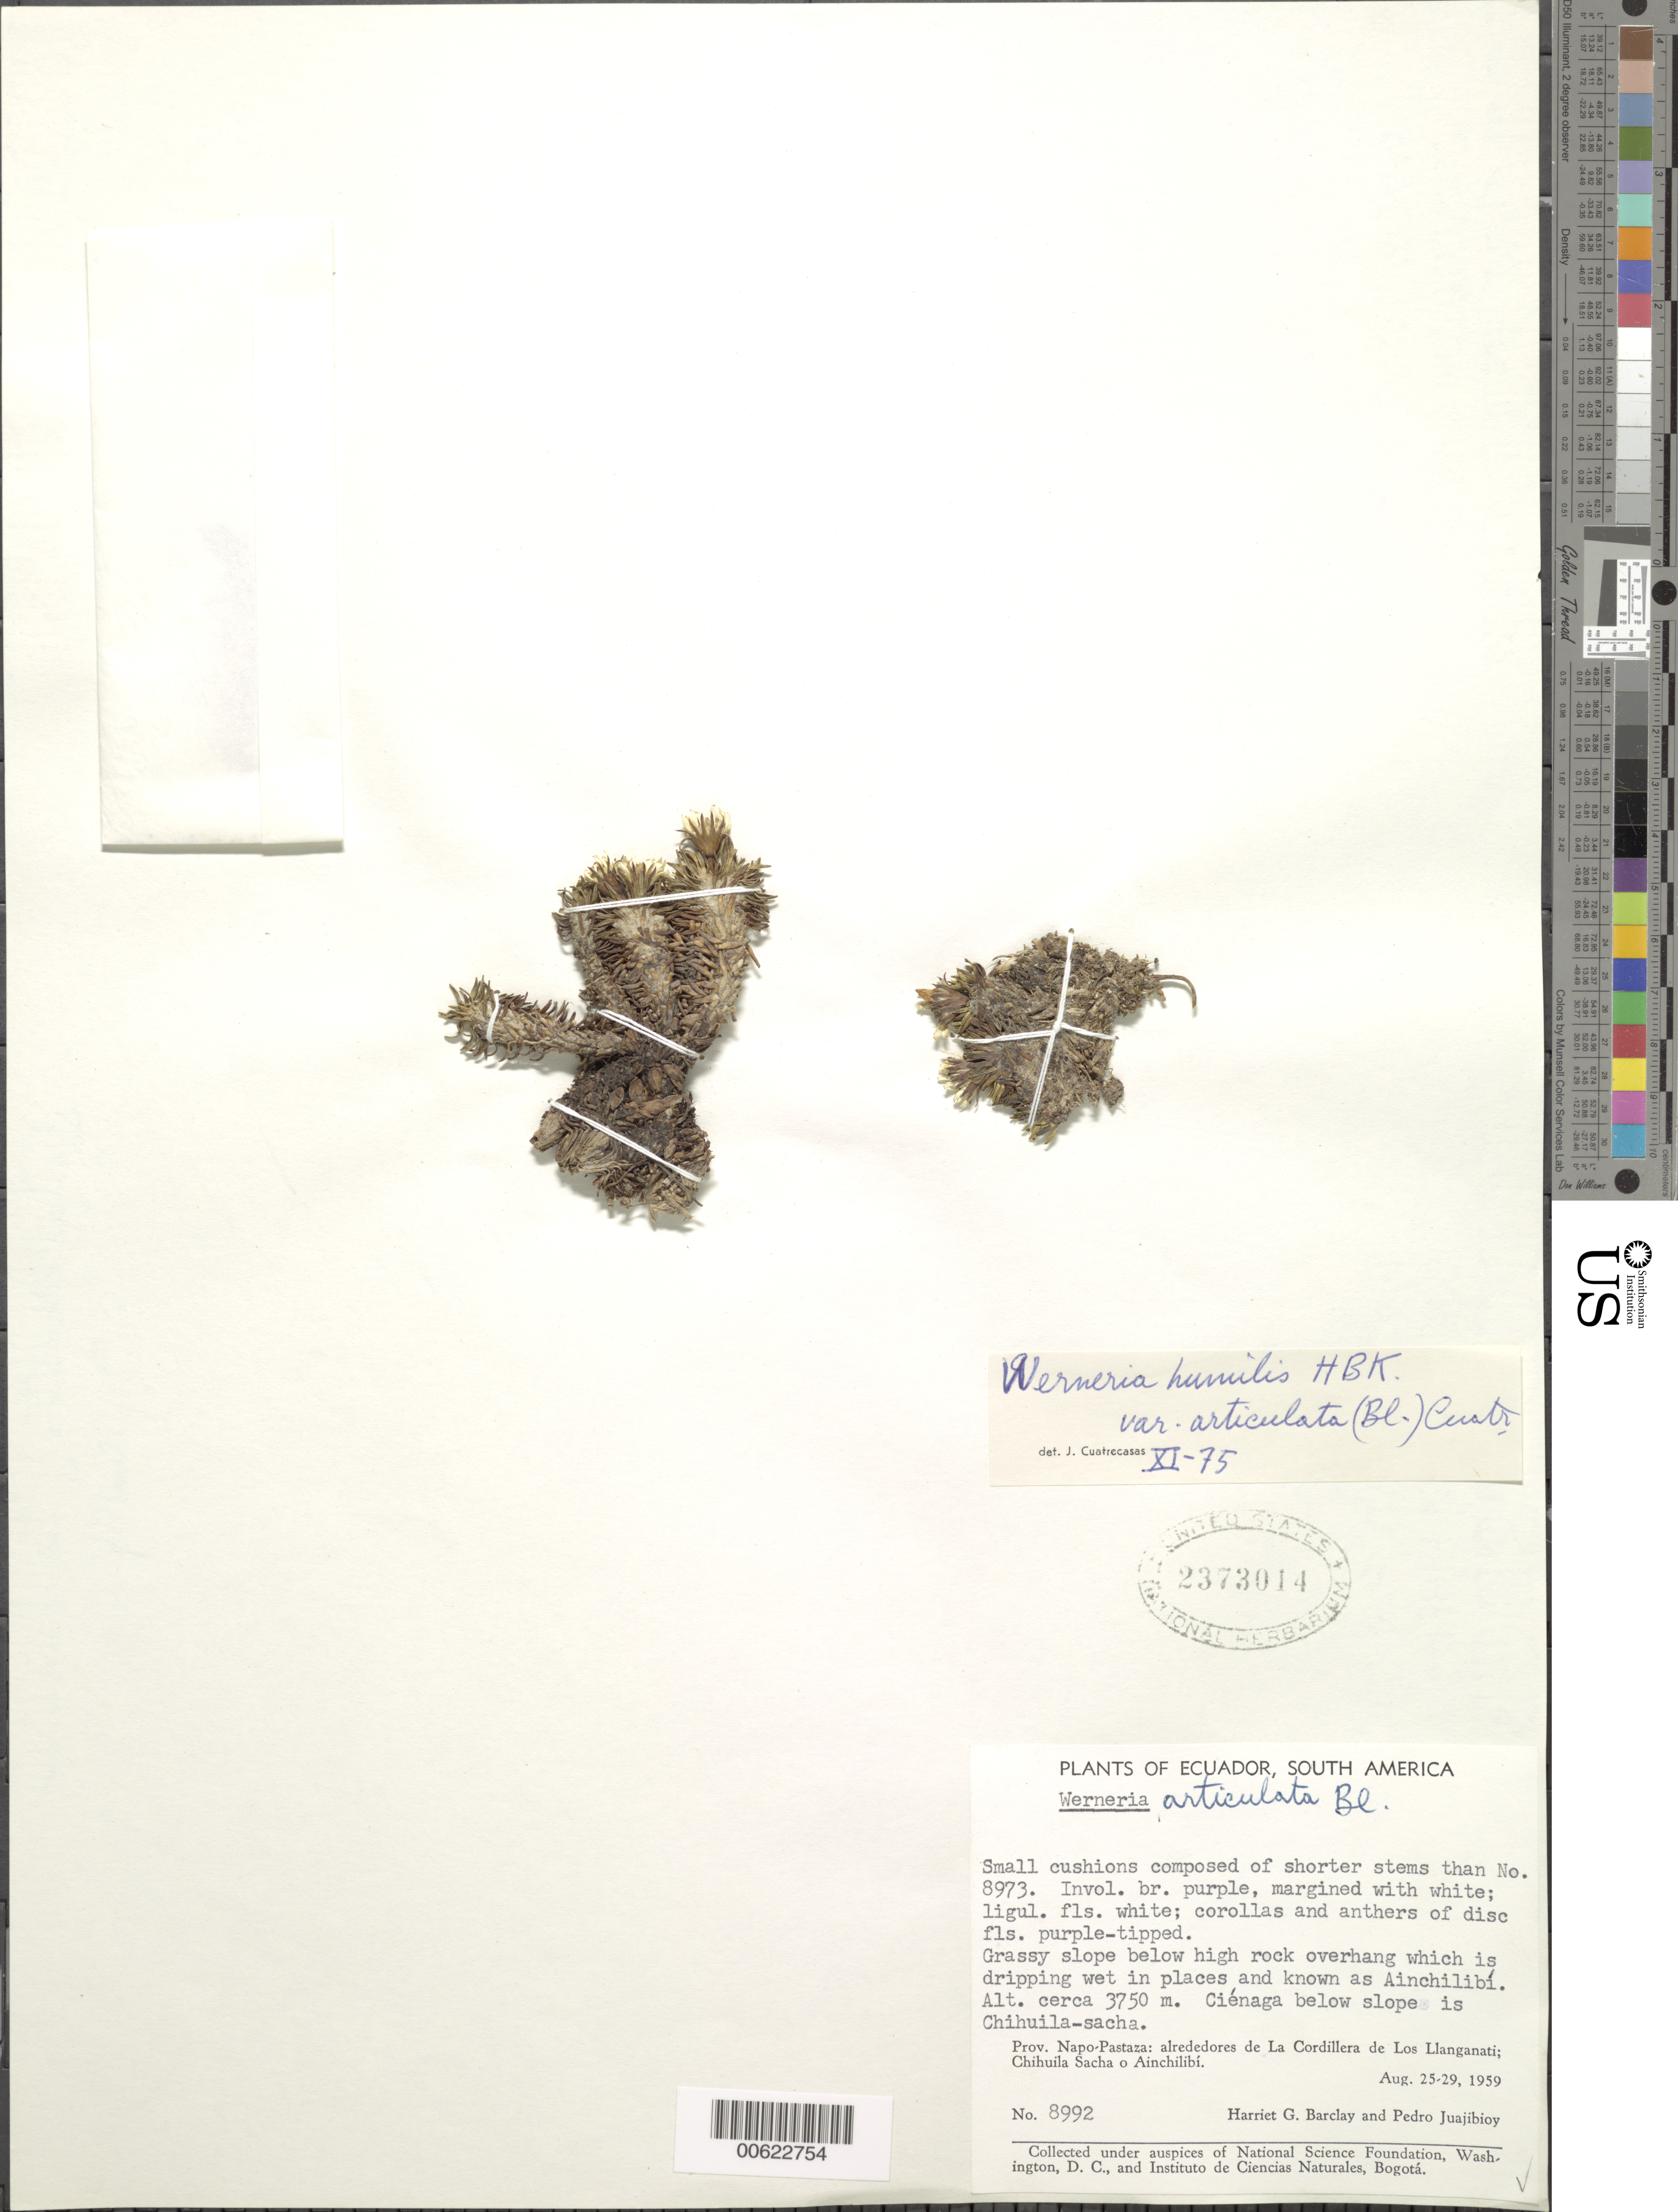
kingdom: Plantae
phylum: Tracheophyta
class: Magnoliopsida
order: Asterales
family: Asteraceae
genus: Xenophyllum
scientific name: Xenophyllum humile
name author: (Kunth) V.A. Funk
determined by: Funk, Vicki A., (BOT), Smithsonian Institution - National Museum of Natural History (UNITED STATES)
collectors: H. G. Barclay & P. Juajibioy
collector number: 8992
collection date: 1959-08-25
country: Ecuador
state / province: Napo / Pastaza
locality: Cordillera de Los Llanganati; Chihuila Sacha o Ainchilibí. Ciénega Chihuila-sacha below slope and rock-overhang called Ainchilibí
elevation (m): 37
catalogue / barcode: US 2373014